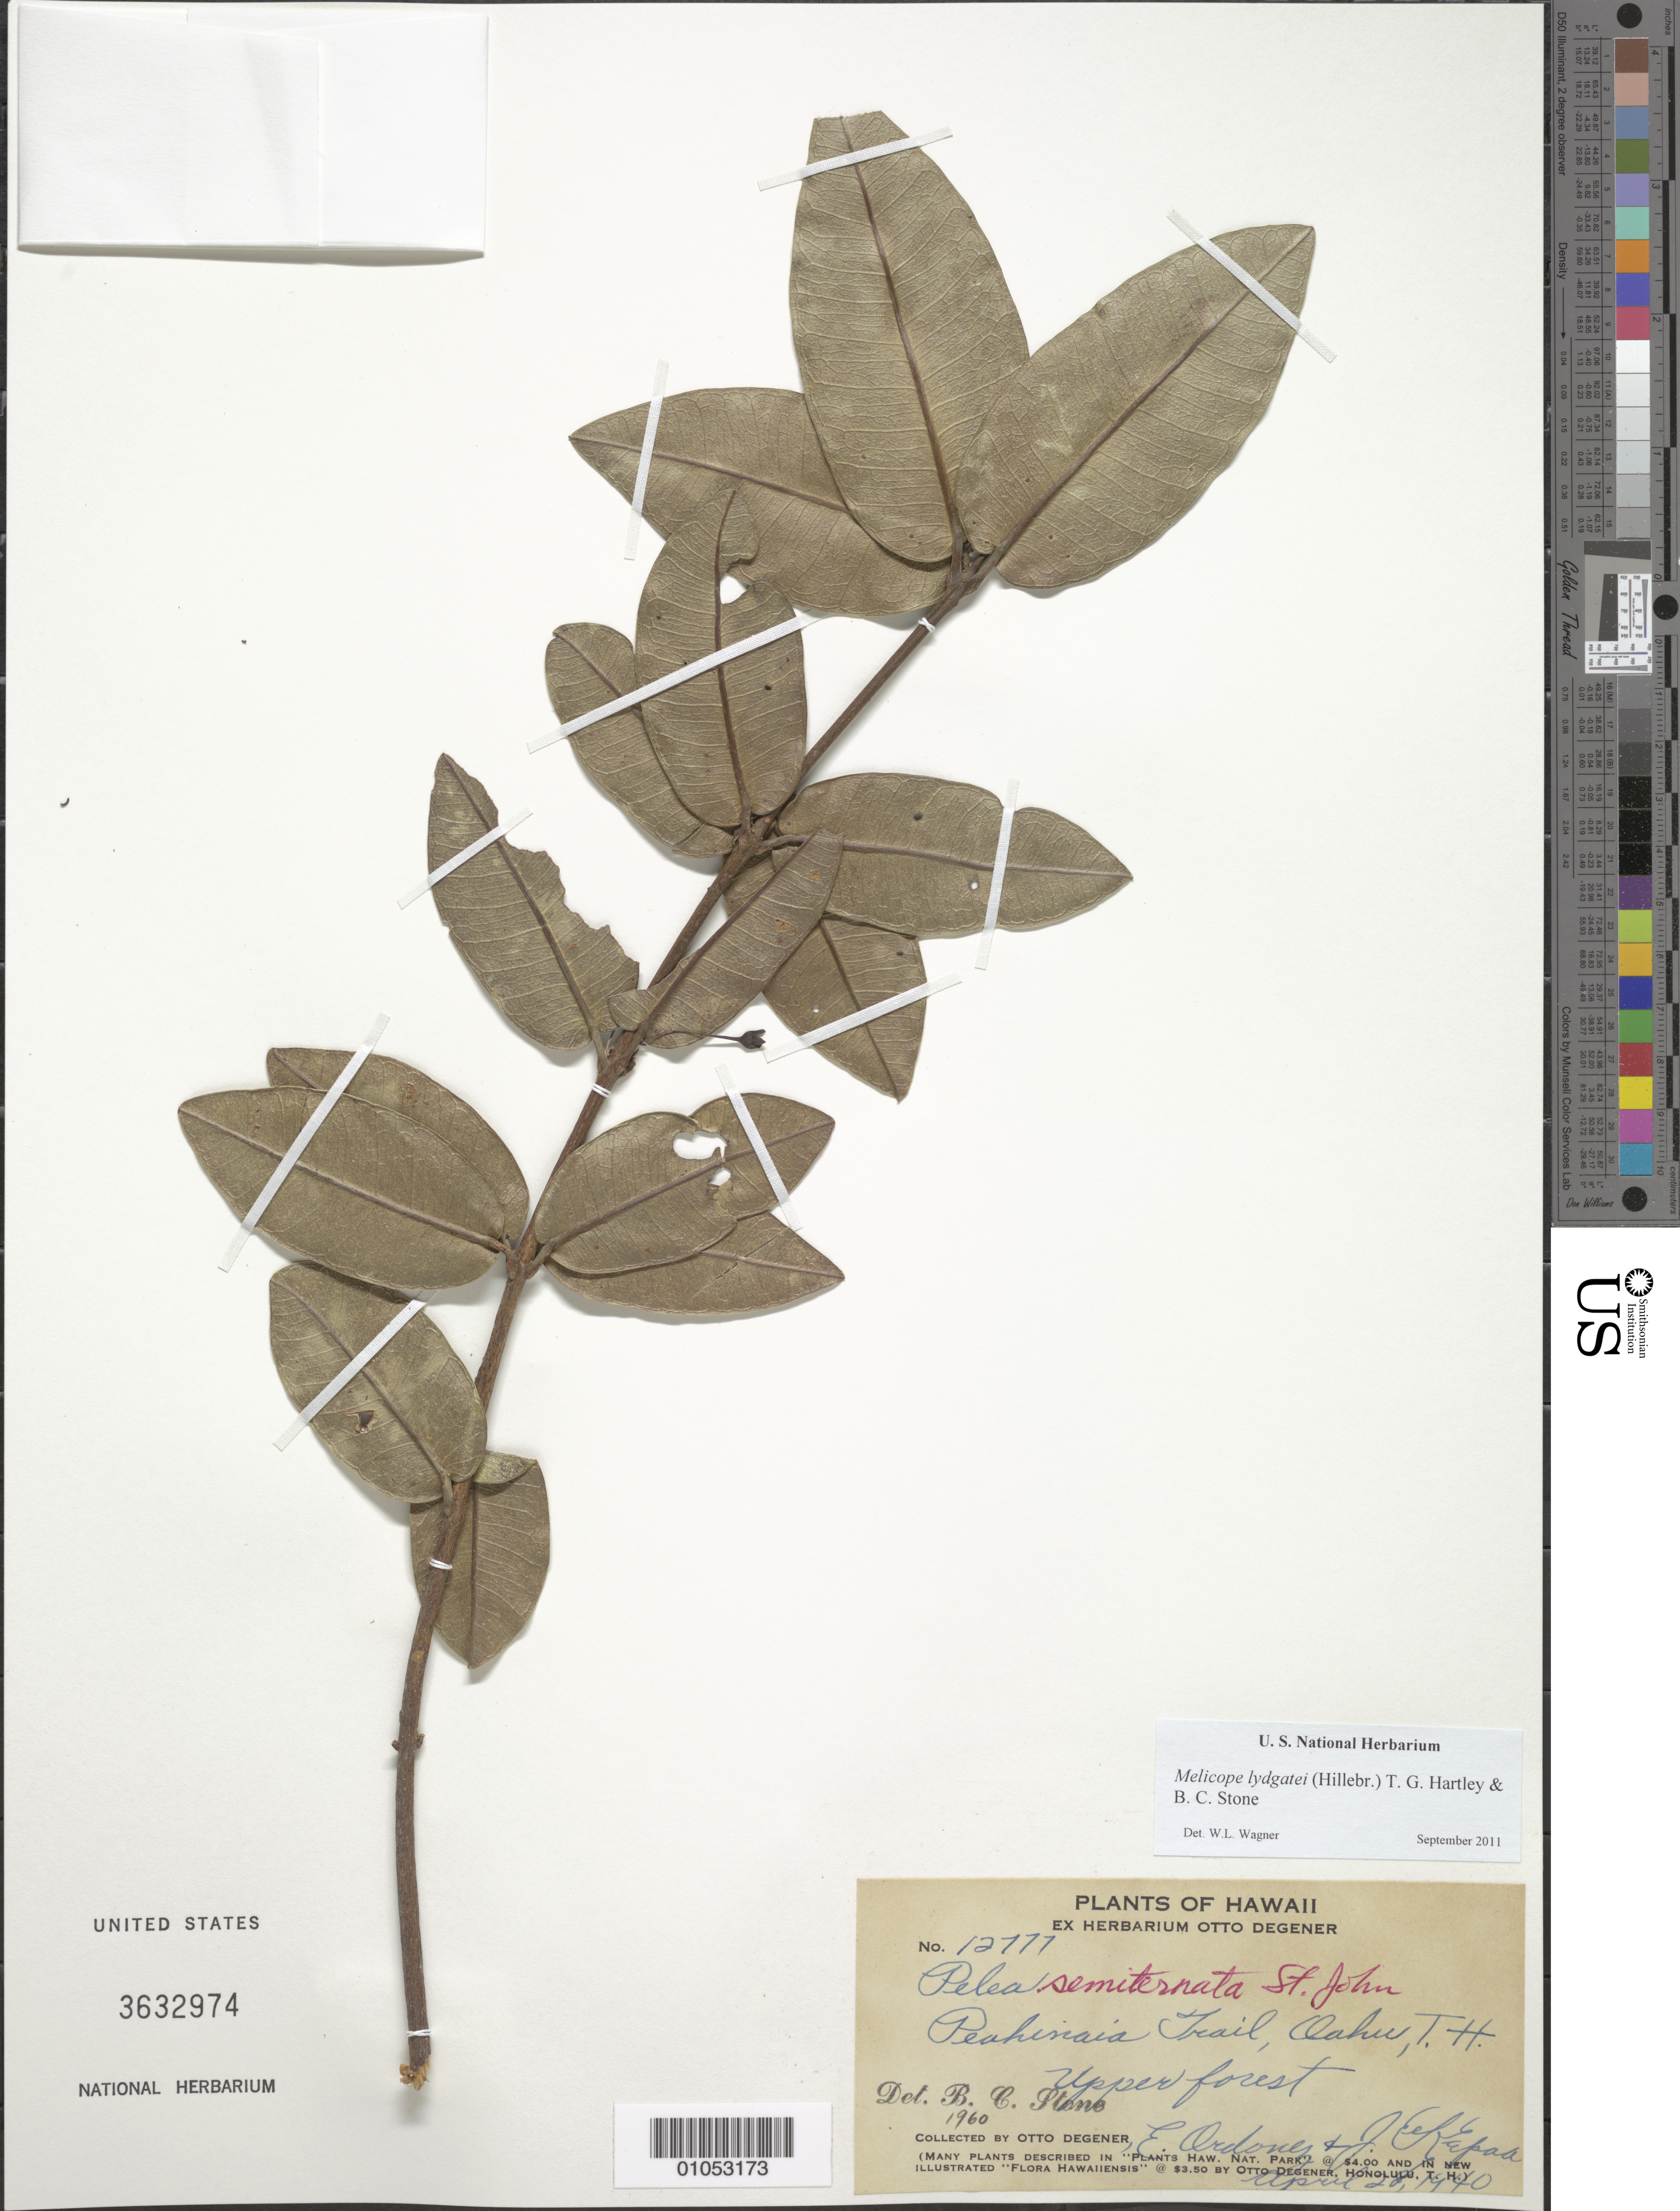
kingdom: Plantae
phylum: Tracheophyta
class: Magnoliopsida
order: Sapindales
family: Rutaceae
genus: Melicope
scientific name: Melicope lydgatei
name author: (Hillebr.) T.G. Hartley & B.C. Stone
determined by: Wagner, W. L., (BOT), Smithsonian Institution - National Museum of Natural History (UNITED STATES)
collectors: O. Degener, E. Ordones & J. Kepaa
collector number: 12777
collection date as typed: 28 Apr 1940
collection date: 1940-04-28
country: United States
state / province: Hawaii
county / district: Honolulu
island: Oahu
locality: Peahinaia Trail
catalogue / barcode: US 3632974